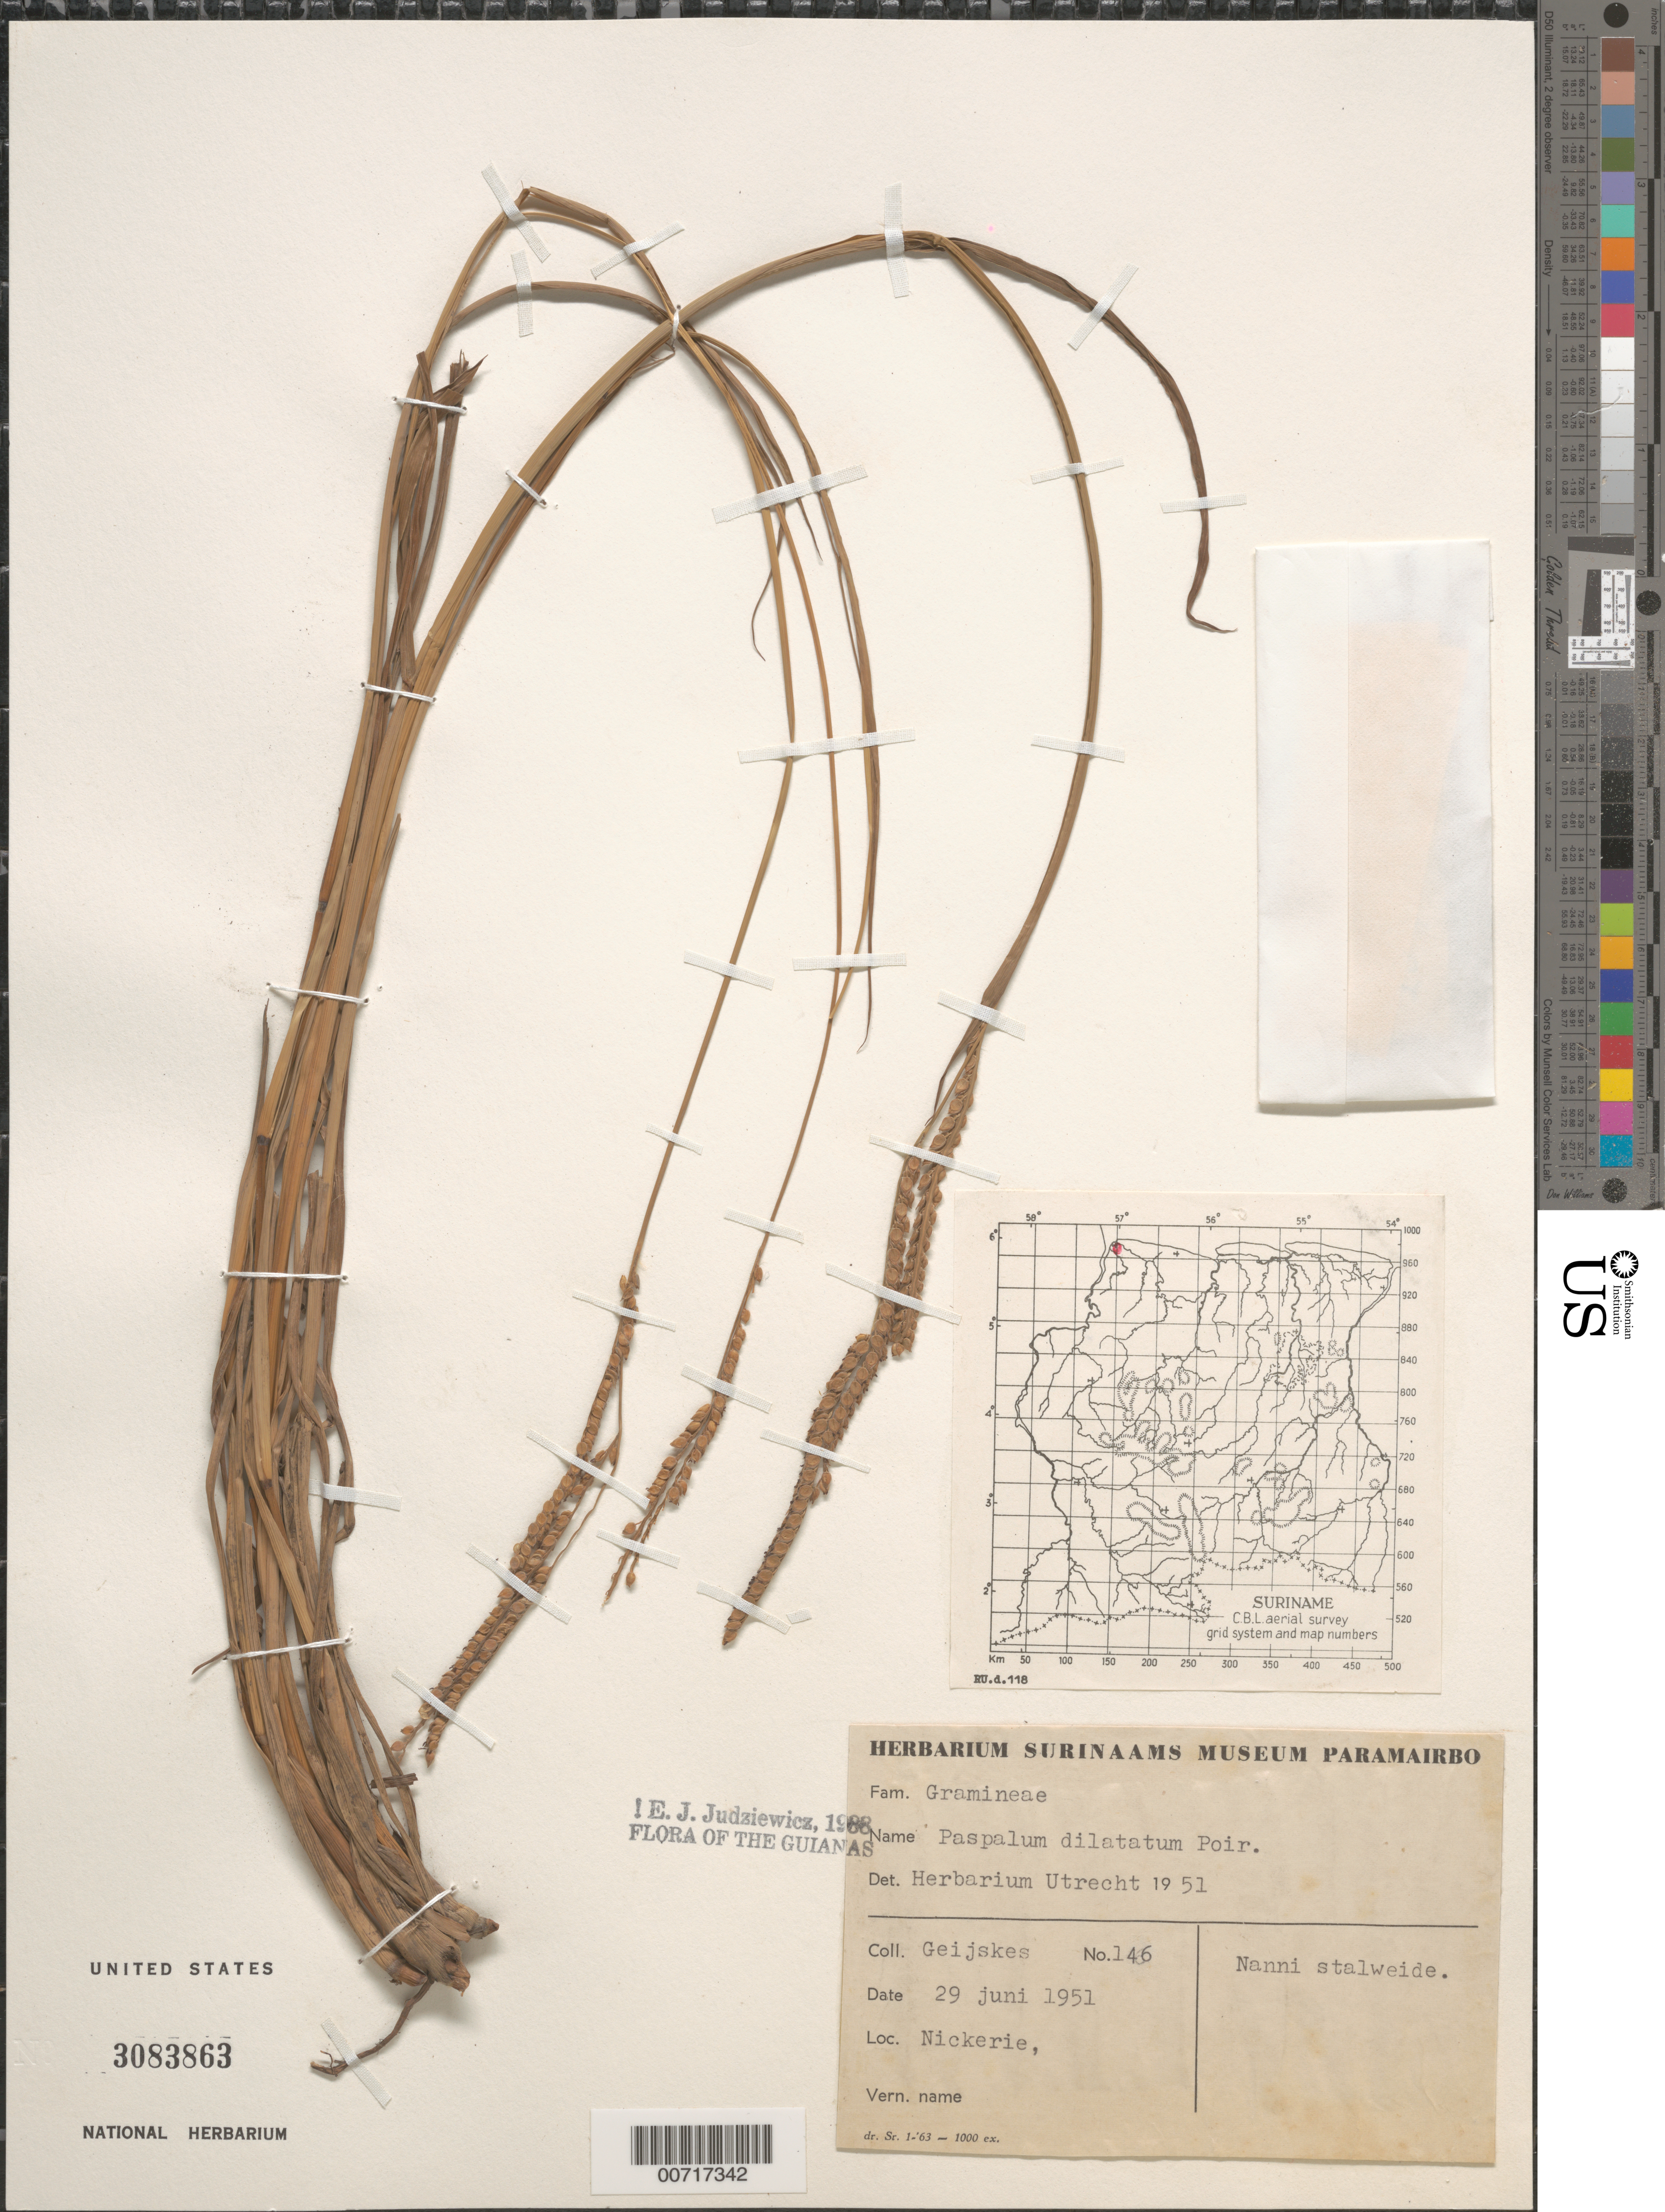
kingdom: Plantae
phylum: Tracheophyta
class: Liliopsida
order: Poales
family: Poaceae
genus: Paspalum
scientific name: Paspalum dilatatum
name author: Poir.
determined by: Judziewicz, E. J.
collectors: D. Geijskes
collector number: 146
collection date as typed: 29-Jun-51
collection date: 1951-06-29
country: Suriname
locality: Nickerie, Nanni stalweide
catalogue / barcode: US 3083863